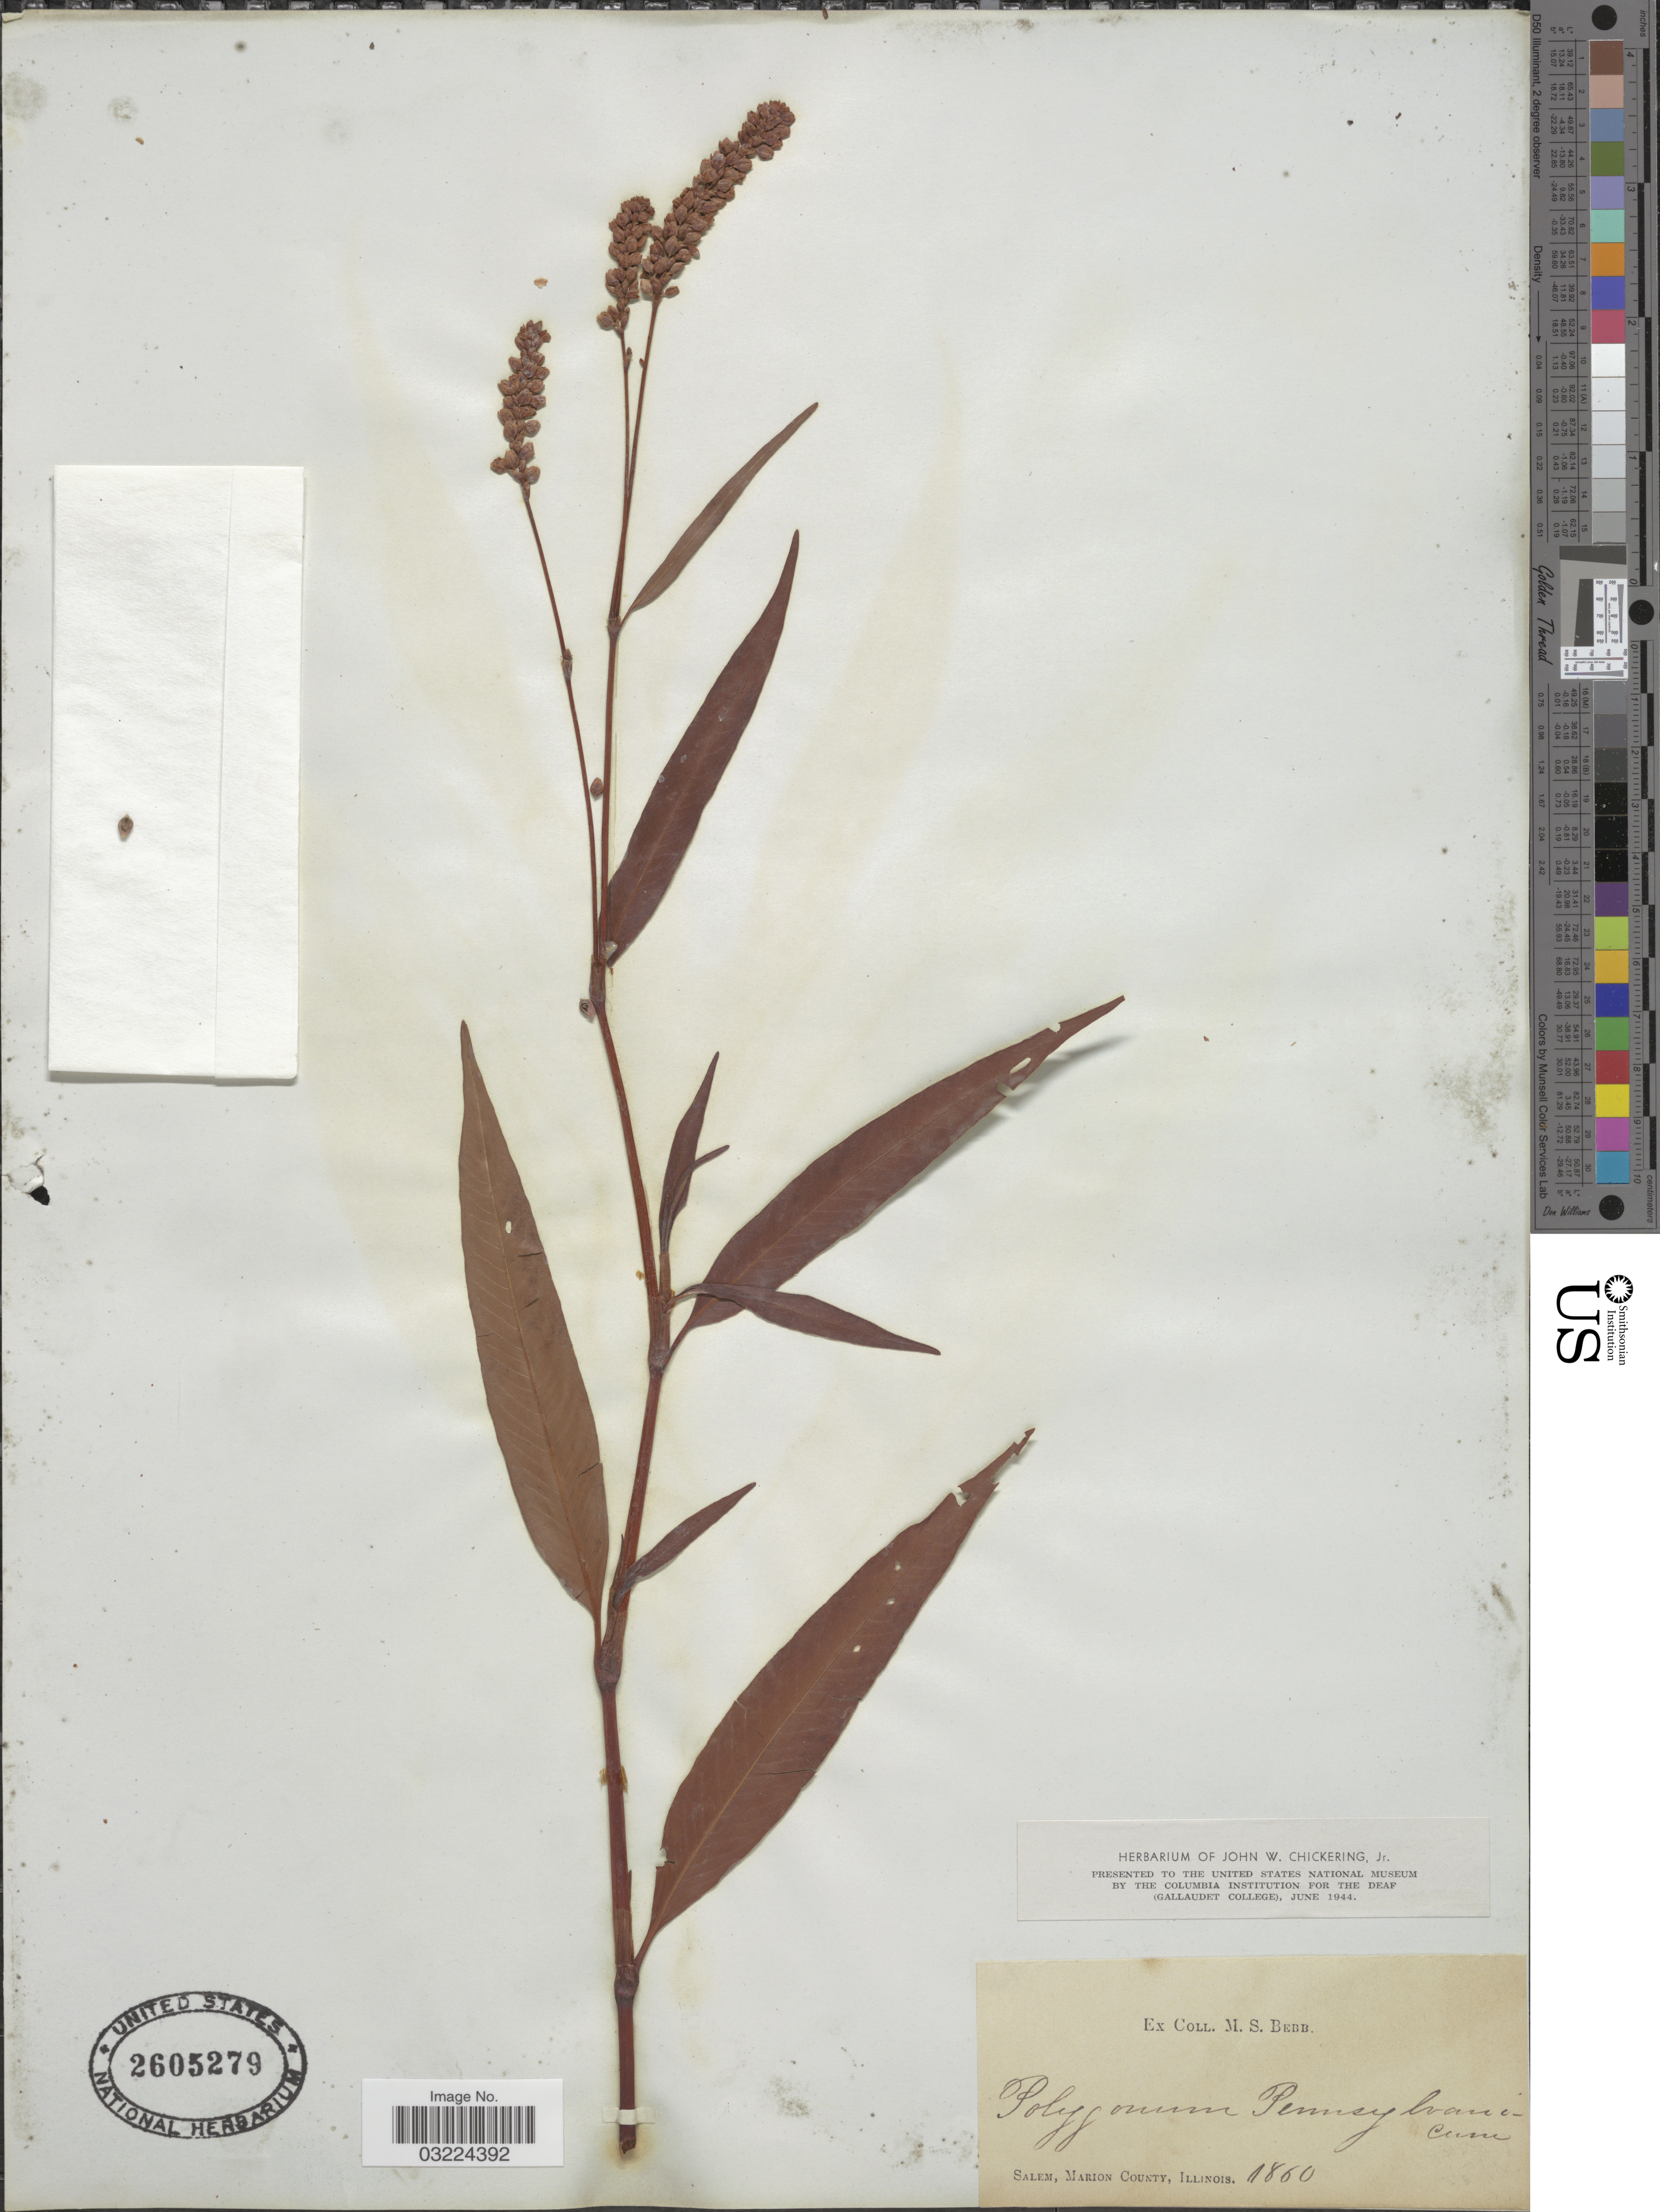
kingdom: Plantae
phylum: Tracheophyta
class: Magnoliopsida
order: Caryophyllales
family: Polygonaceae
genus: Persicaria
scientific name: Persicaria pensylvanica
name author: (L.) M. Gómez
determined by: Atha, D. E.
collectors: M. Bebb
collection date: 1860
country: United States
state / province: Illinois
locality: Salem, Marion County.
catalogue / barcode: US 2605279